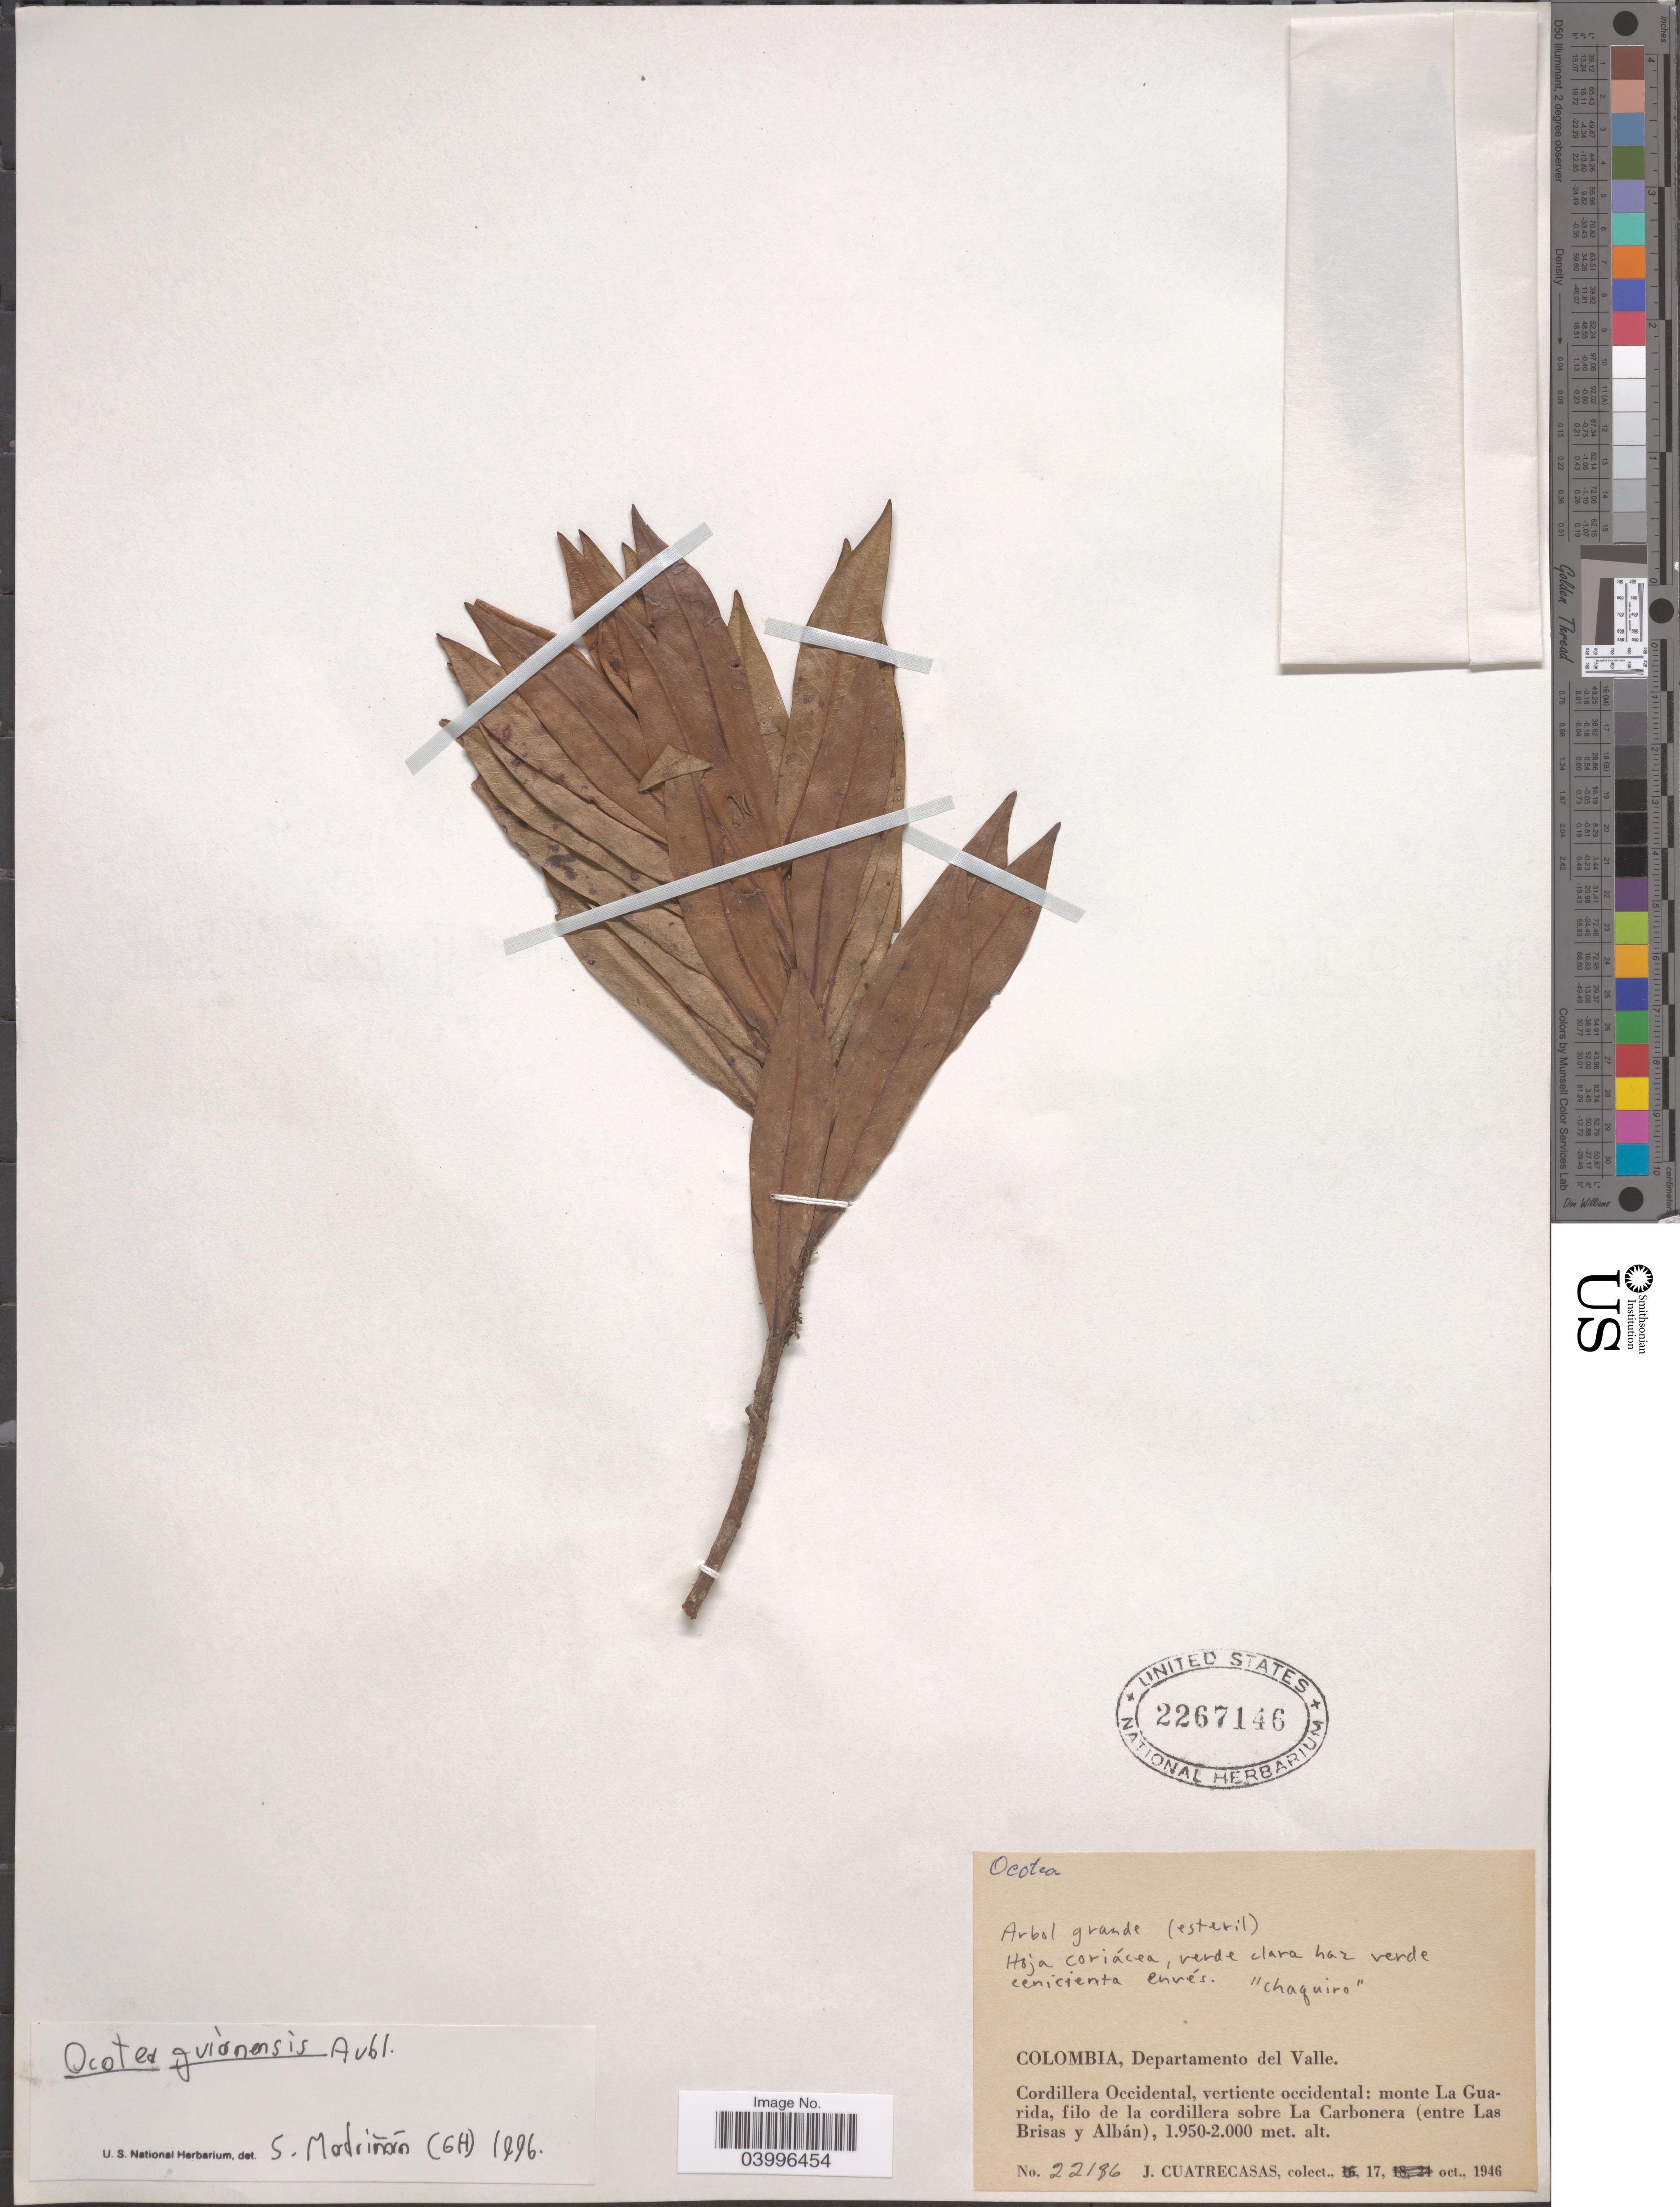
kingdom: Plantae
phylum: Tracheophyta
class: Magnoliopsida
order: Laurales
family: Lauraceae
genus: Ocotea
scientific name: Ocotea guianensis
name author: Aubl.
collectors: J. Cuatrecasas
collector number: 22186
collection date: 1946-10-17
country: Colombia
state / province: Valle del Cauca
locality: Departamento del Valle. Cordillera Occidental, vertiente occidental: monte La Guarida, filo de la cordillera sobre La Carbonera (entre Las Brisas y Albán).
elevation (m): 1950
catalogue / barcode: US 2267146